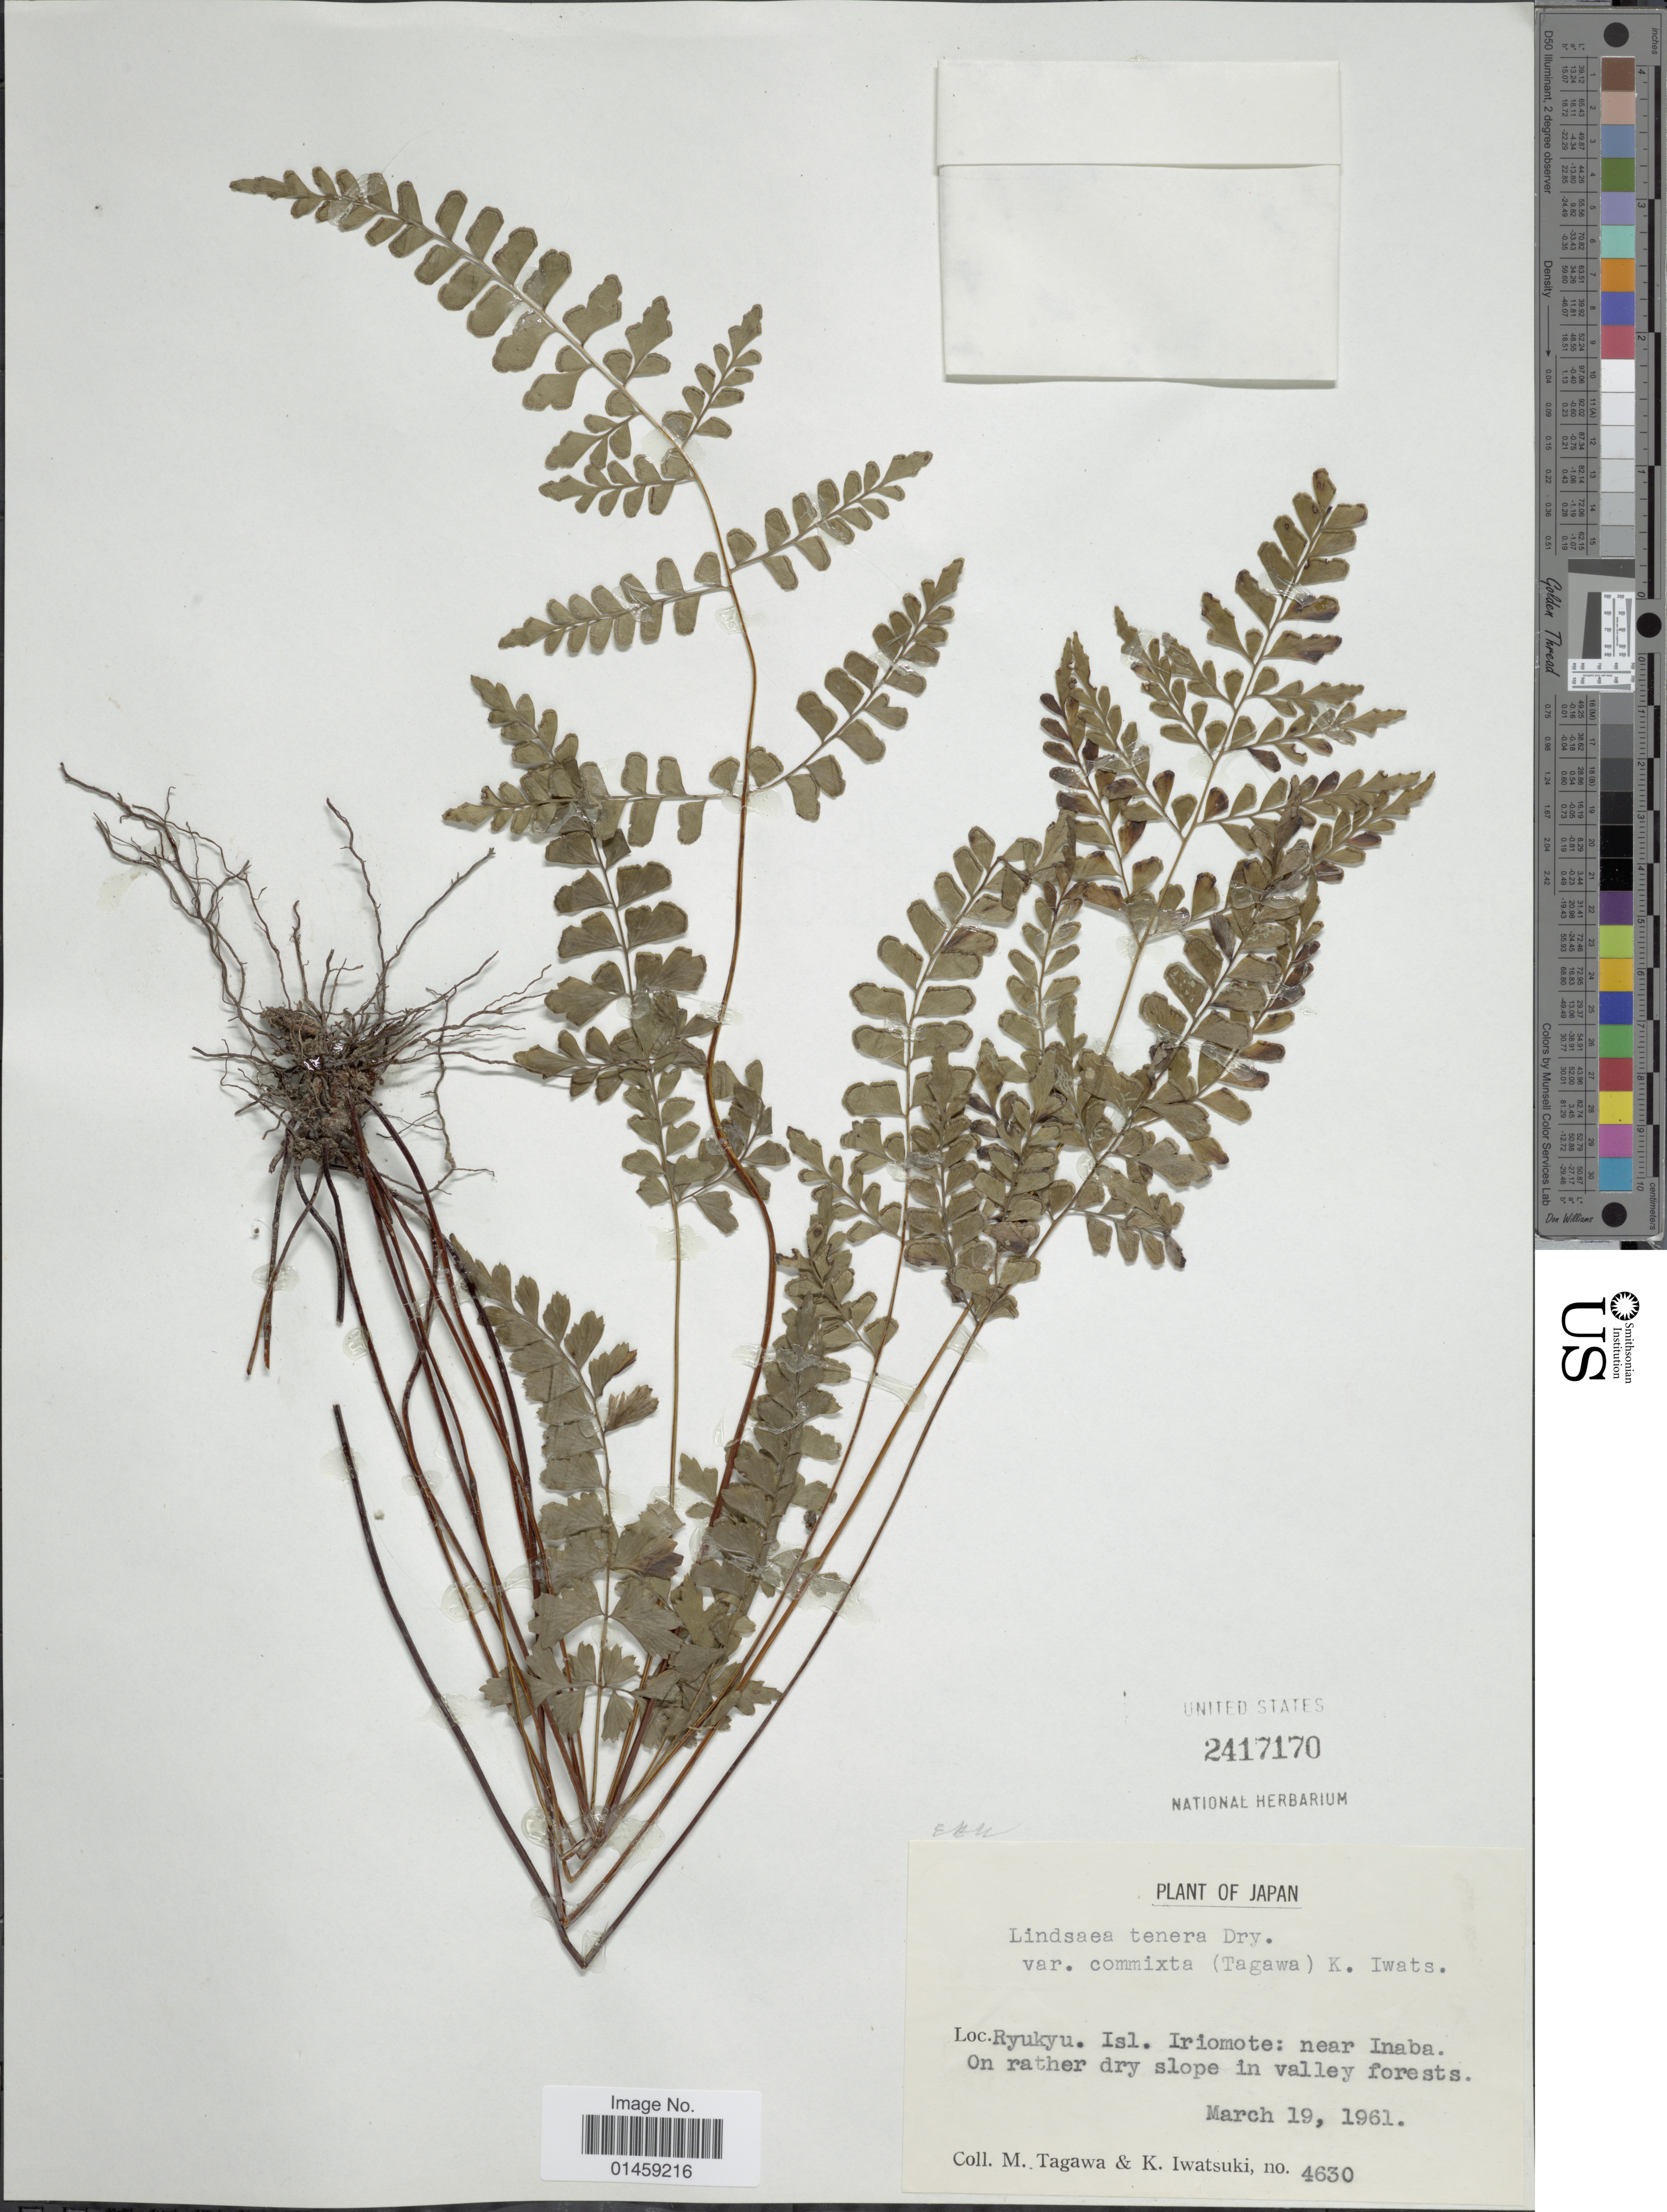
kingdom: Plantae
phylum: Tracheophyta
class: Polypodiopsida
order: Polypodiales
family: Lindsaeaceae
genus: Lindsaea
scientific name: Lindsaea orbiculata var. commixta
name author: (Tagawa) K.U. Kramer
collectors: M. Tagawa & K. Iwatsuki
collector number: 4630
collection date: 1961-03-19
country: Japan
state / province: Okinawa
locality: Ryukyu. Isl. Iriomote: near Inaba.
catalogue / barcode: US 2417170